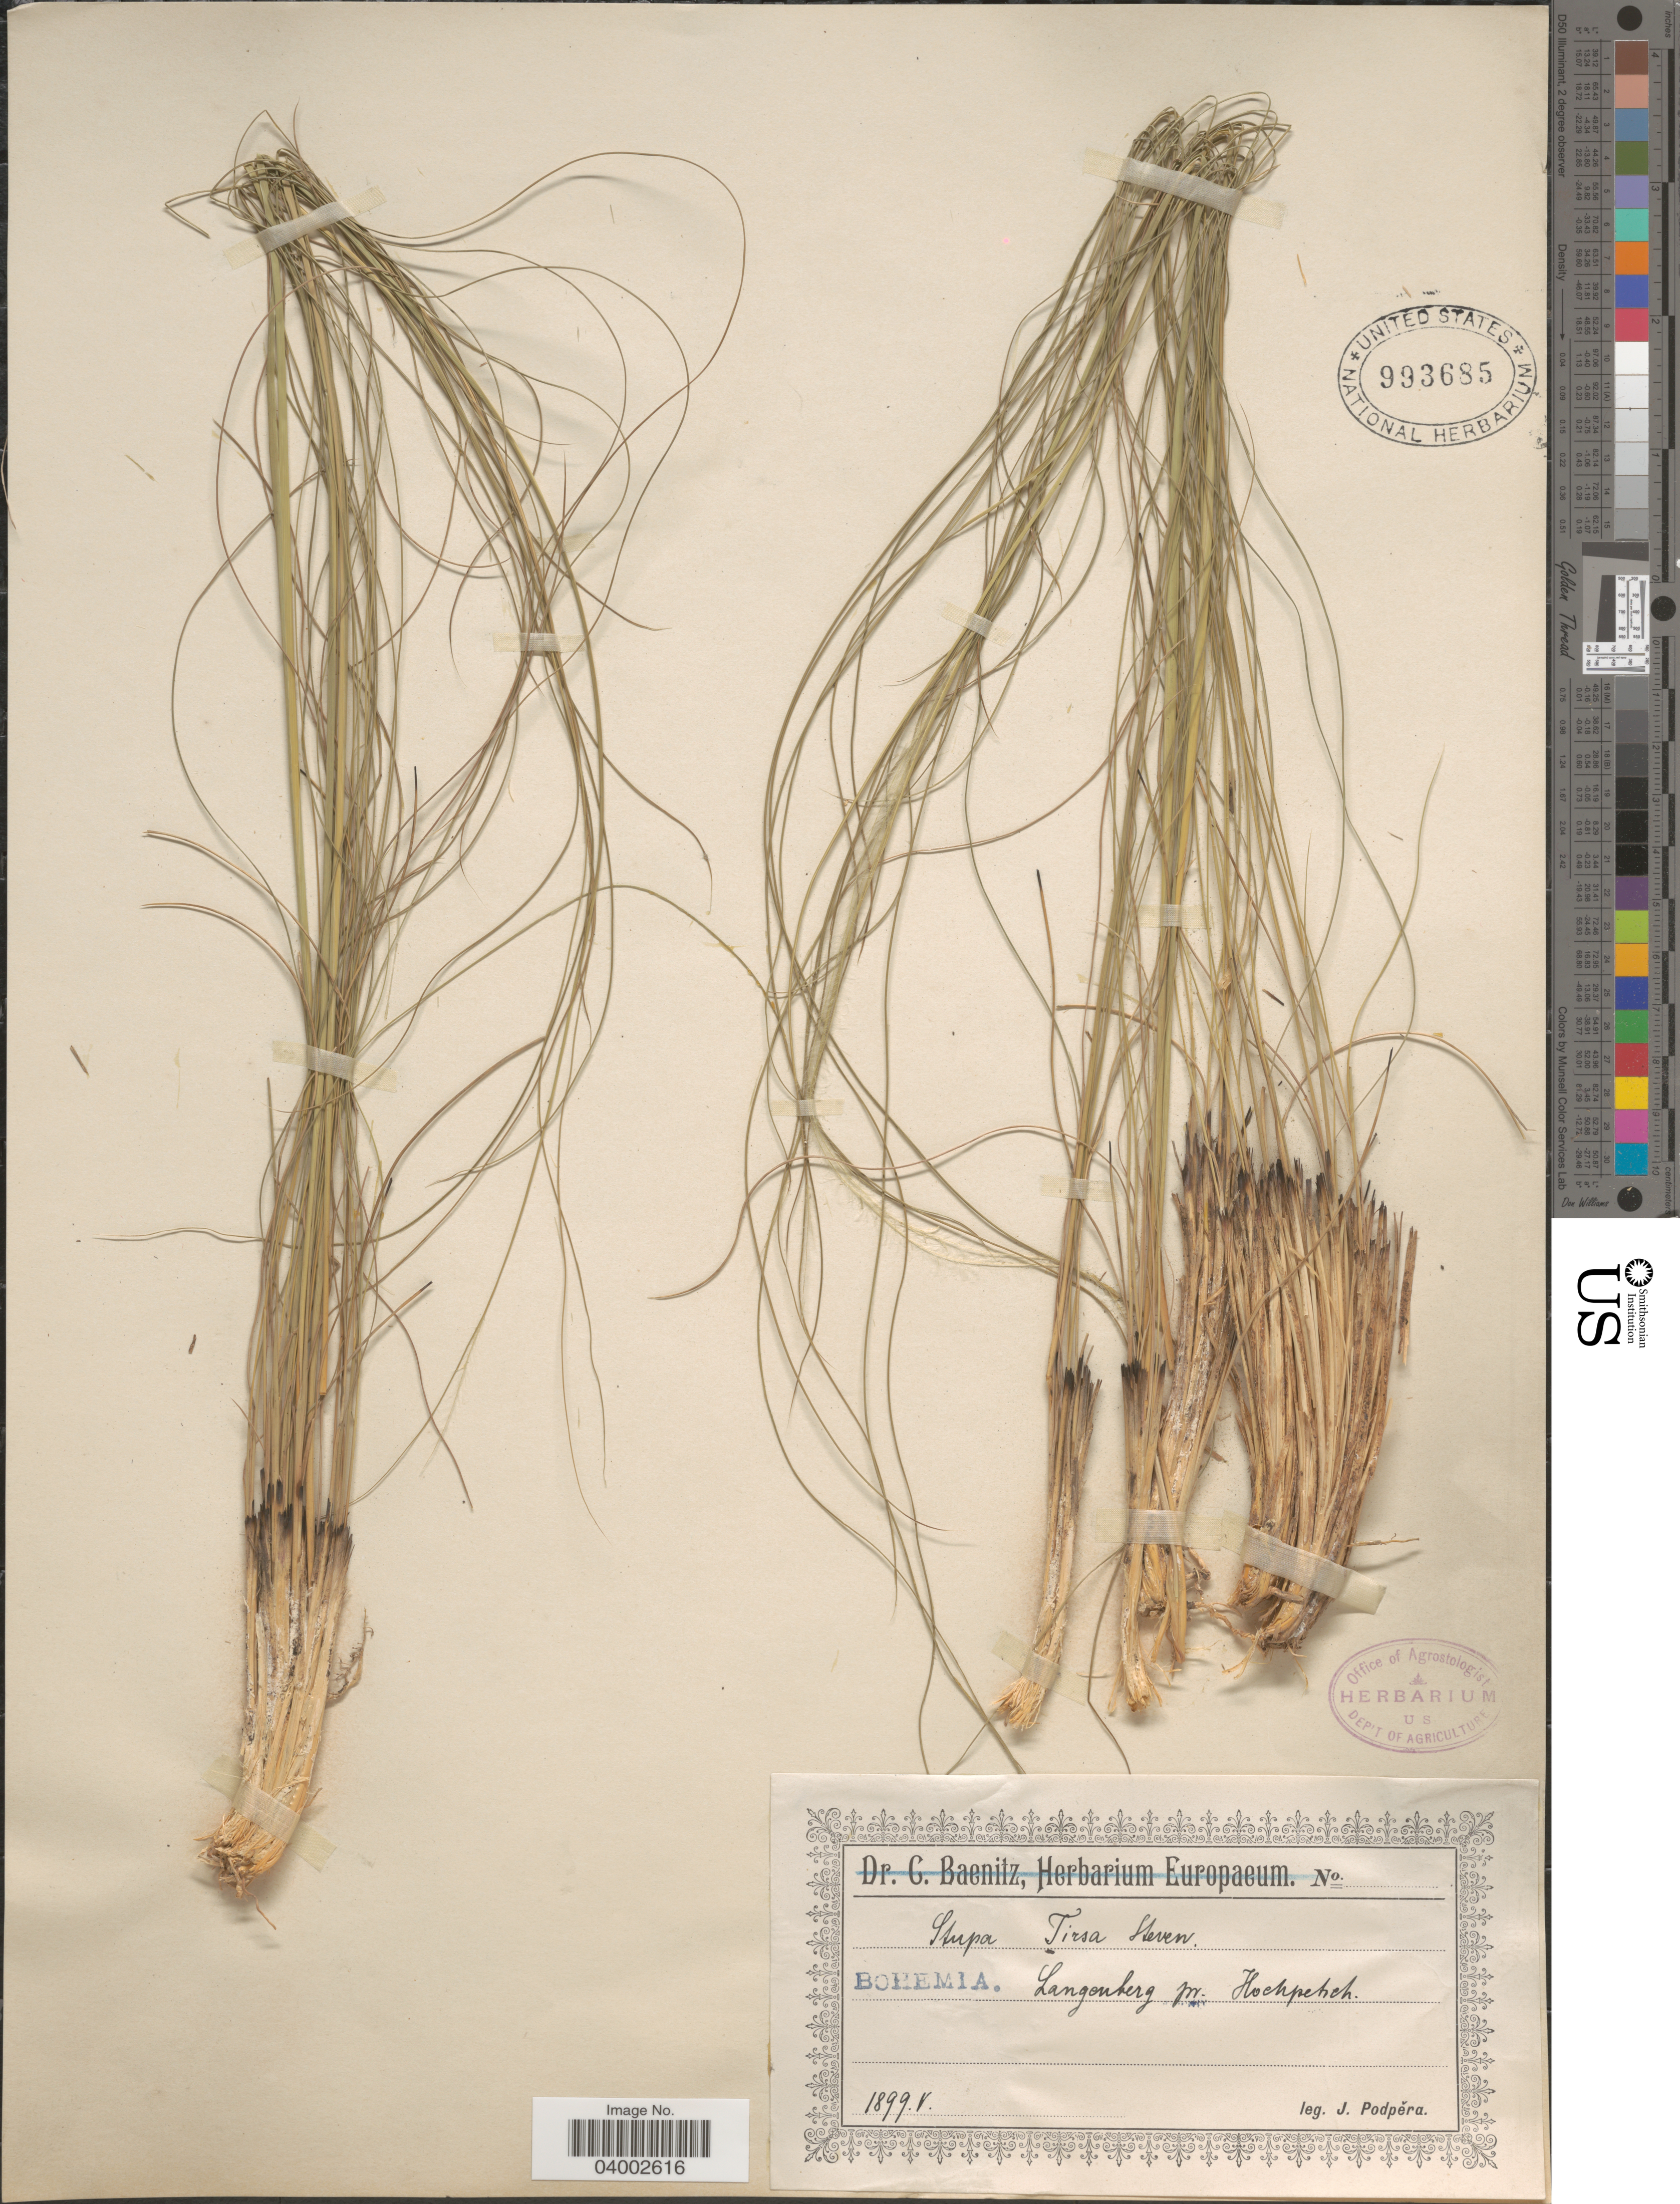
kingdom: Plantae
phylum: Tracheophyta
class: Liliopsida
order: Poales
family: Poaceae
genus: Stipa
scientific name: Stipa tirsa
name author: Steven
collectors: J. Podpera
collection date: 1899-05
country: Czechia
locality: Bohemia. Langenberg pr. Hochpetich [interpreted].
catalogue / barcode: US 993685